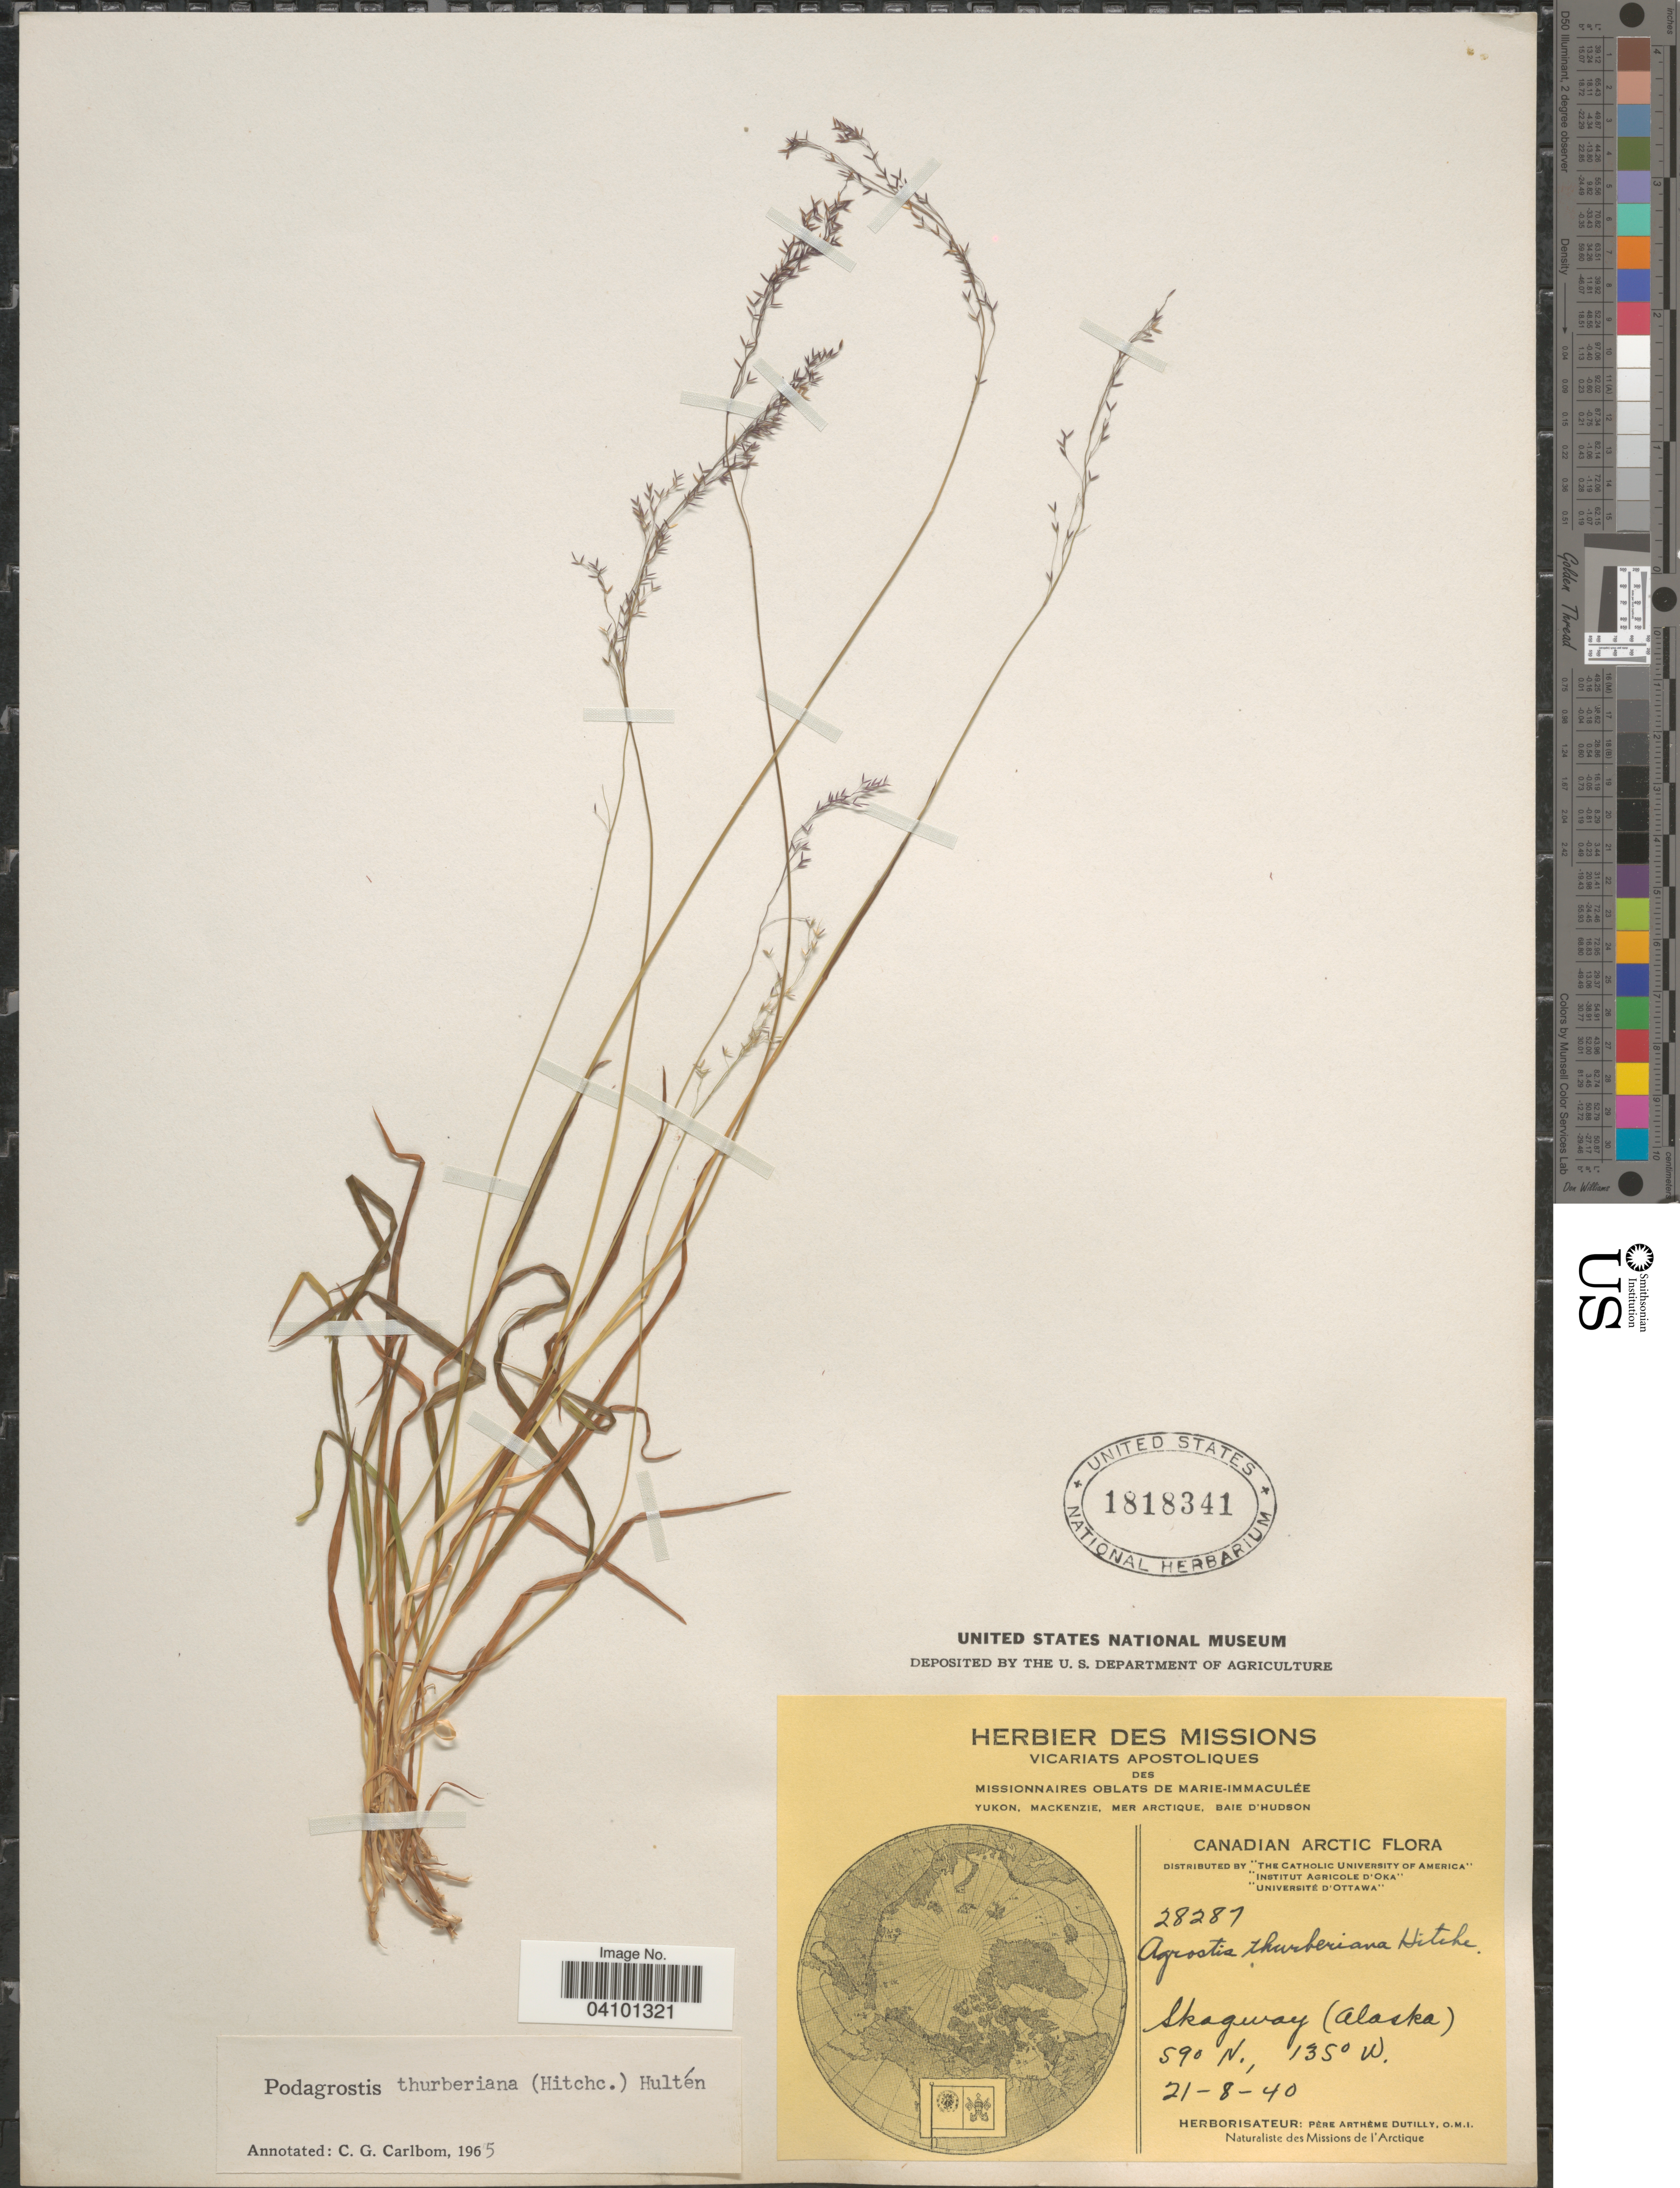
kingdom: Plantae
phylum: Tracheophyta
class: Liliopsida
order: Poales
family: Poaceae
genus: Podagrostis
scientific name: Podagrostis thurberiana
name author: Hitchc.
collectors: ex Herb. Pêre Arthême Dutilly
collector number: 28287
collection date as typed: Transcribed d/m/y: 21/8/40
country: United States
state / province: Alaska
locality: Skagway. Missions de l'Arctique.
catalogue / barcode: US 1818341